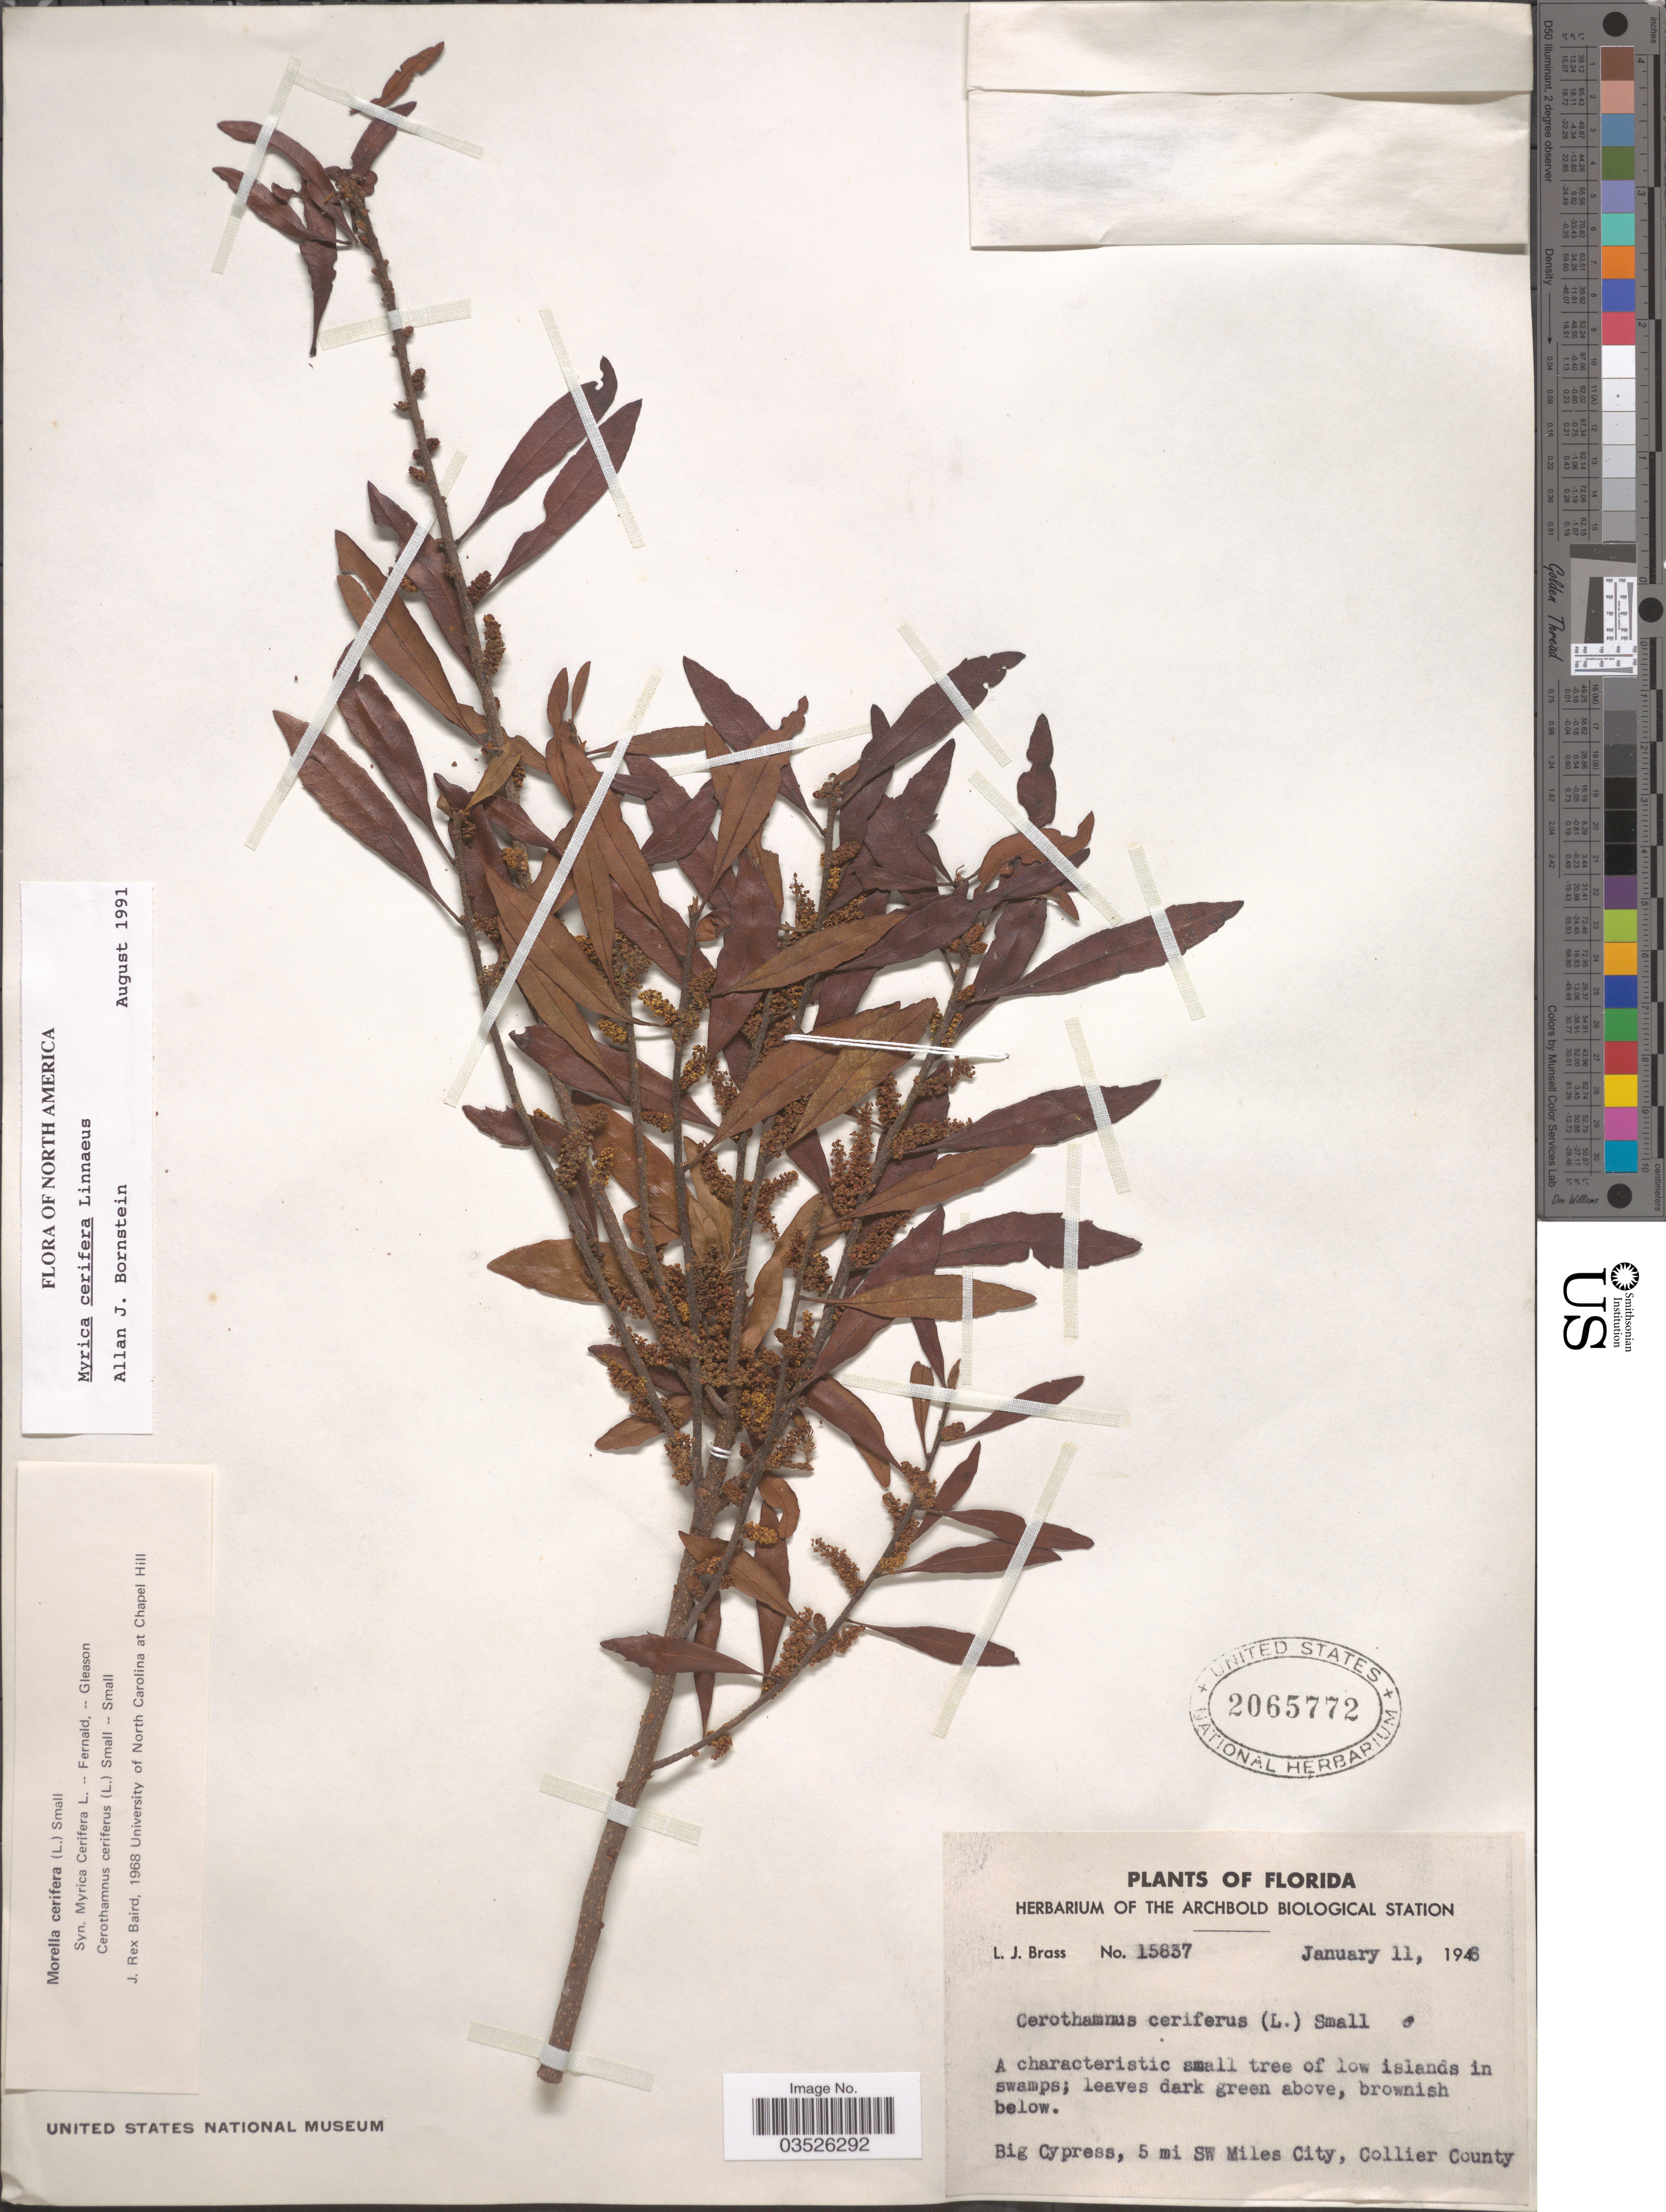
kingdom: Plantae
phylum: Tracheophyta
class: Magnoliopsida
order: Fagales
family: Myricaceae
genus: Morella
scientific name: Morella cerifera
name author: (L.) Small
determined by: Baird, James Rex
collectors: L. J. Brass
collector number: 15837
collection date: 1946-01-11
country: United States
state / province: Florida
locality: Big Cypress, 5 mi SW Miles City, Collier County.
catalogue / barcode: US 2065772